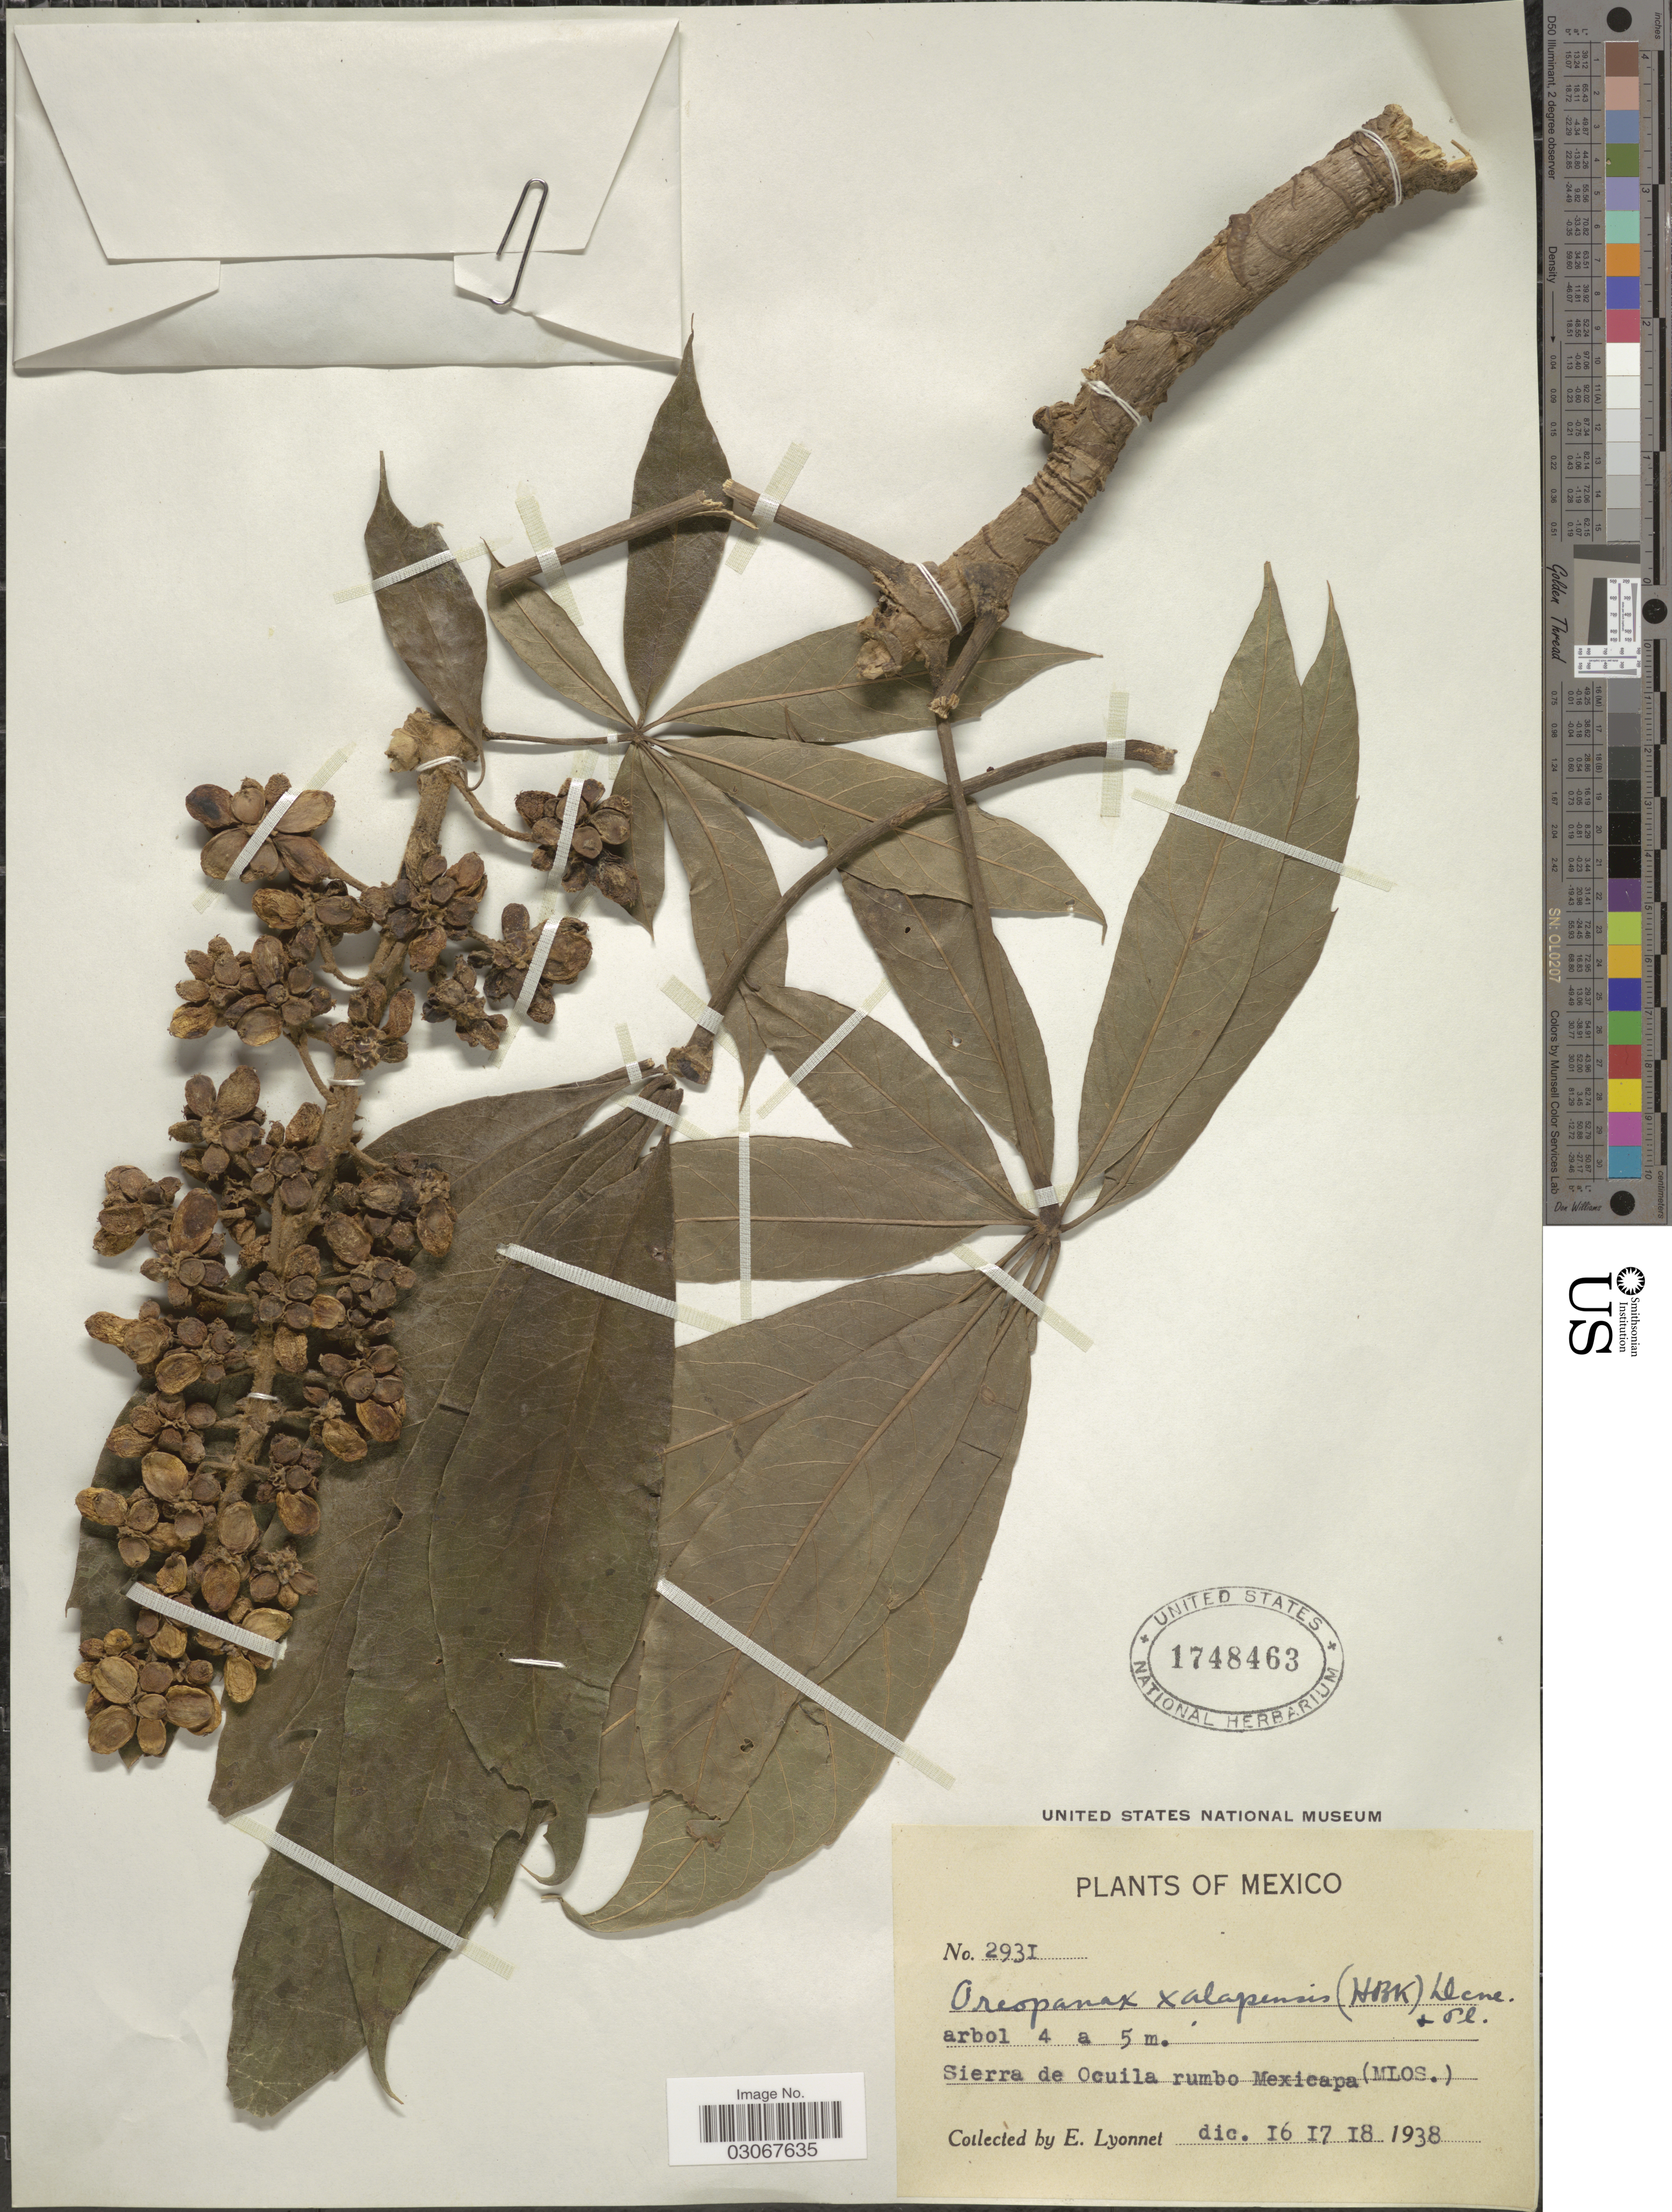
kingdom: Plantae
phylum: Tracheophyta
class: Magnoliopsida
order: Apiales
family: Araliaceae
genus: Oreopanax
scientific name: Oreopanax xalapensis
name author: (Kunth) Decne. & Planch.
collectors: E. Lyonnet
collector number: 2931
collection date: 1938-12-16/1938-12-18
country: Mexico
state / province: Morelos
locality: Sierra de Ocuila rumbo Mexicapa (Mlos.).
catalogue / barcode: US 1748463